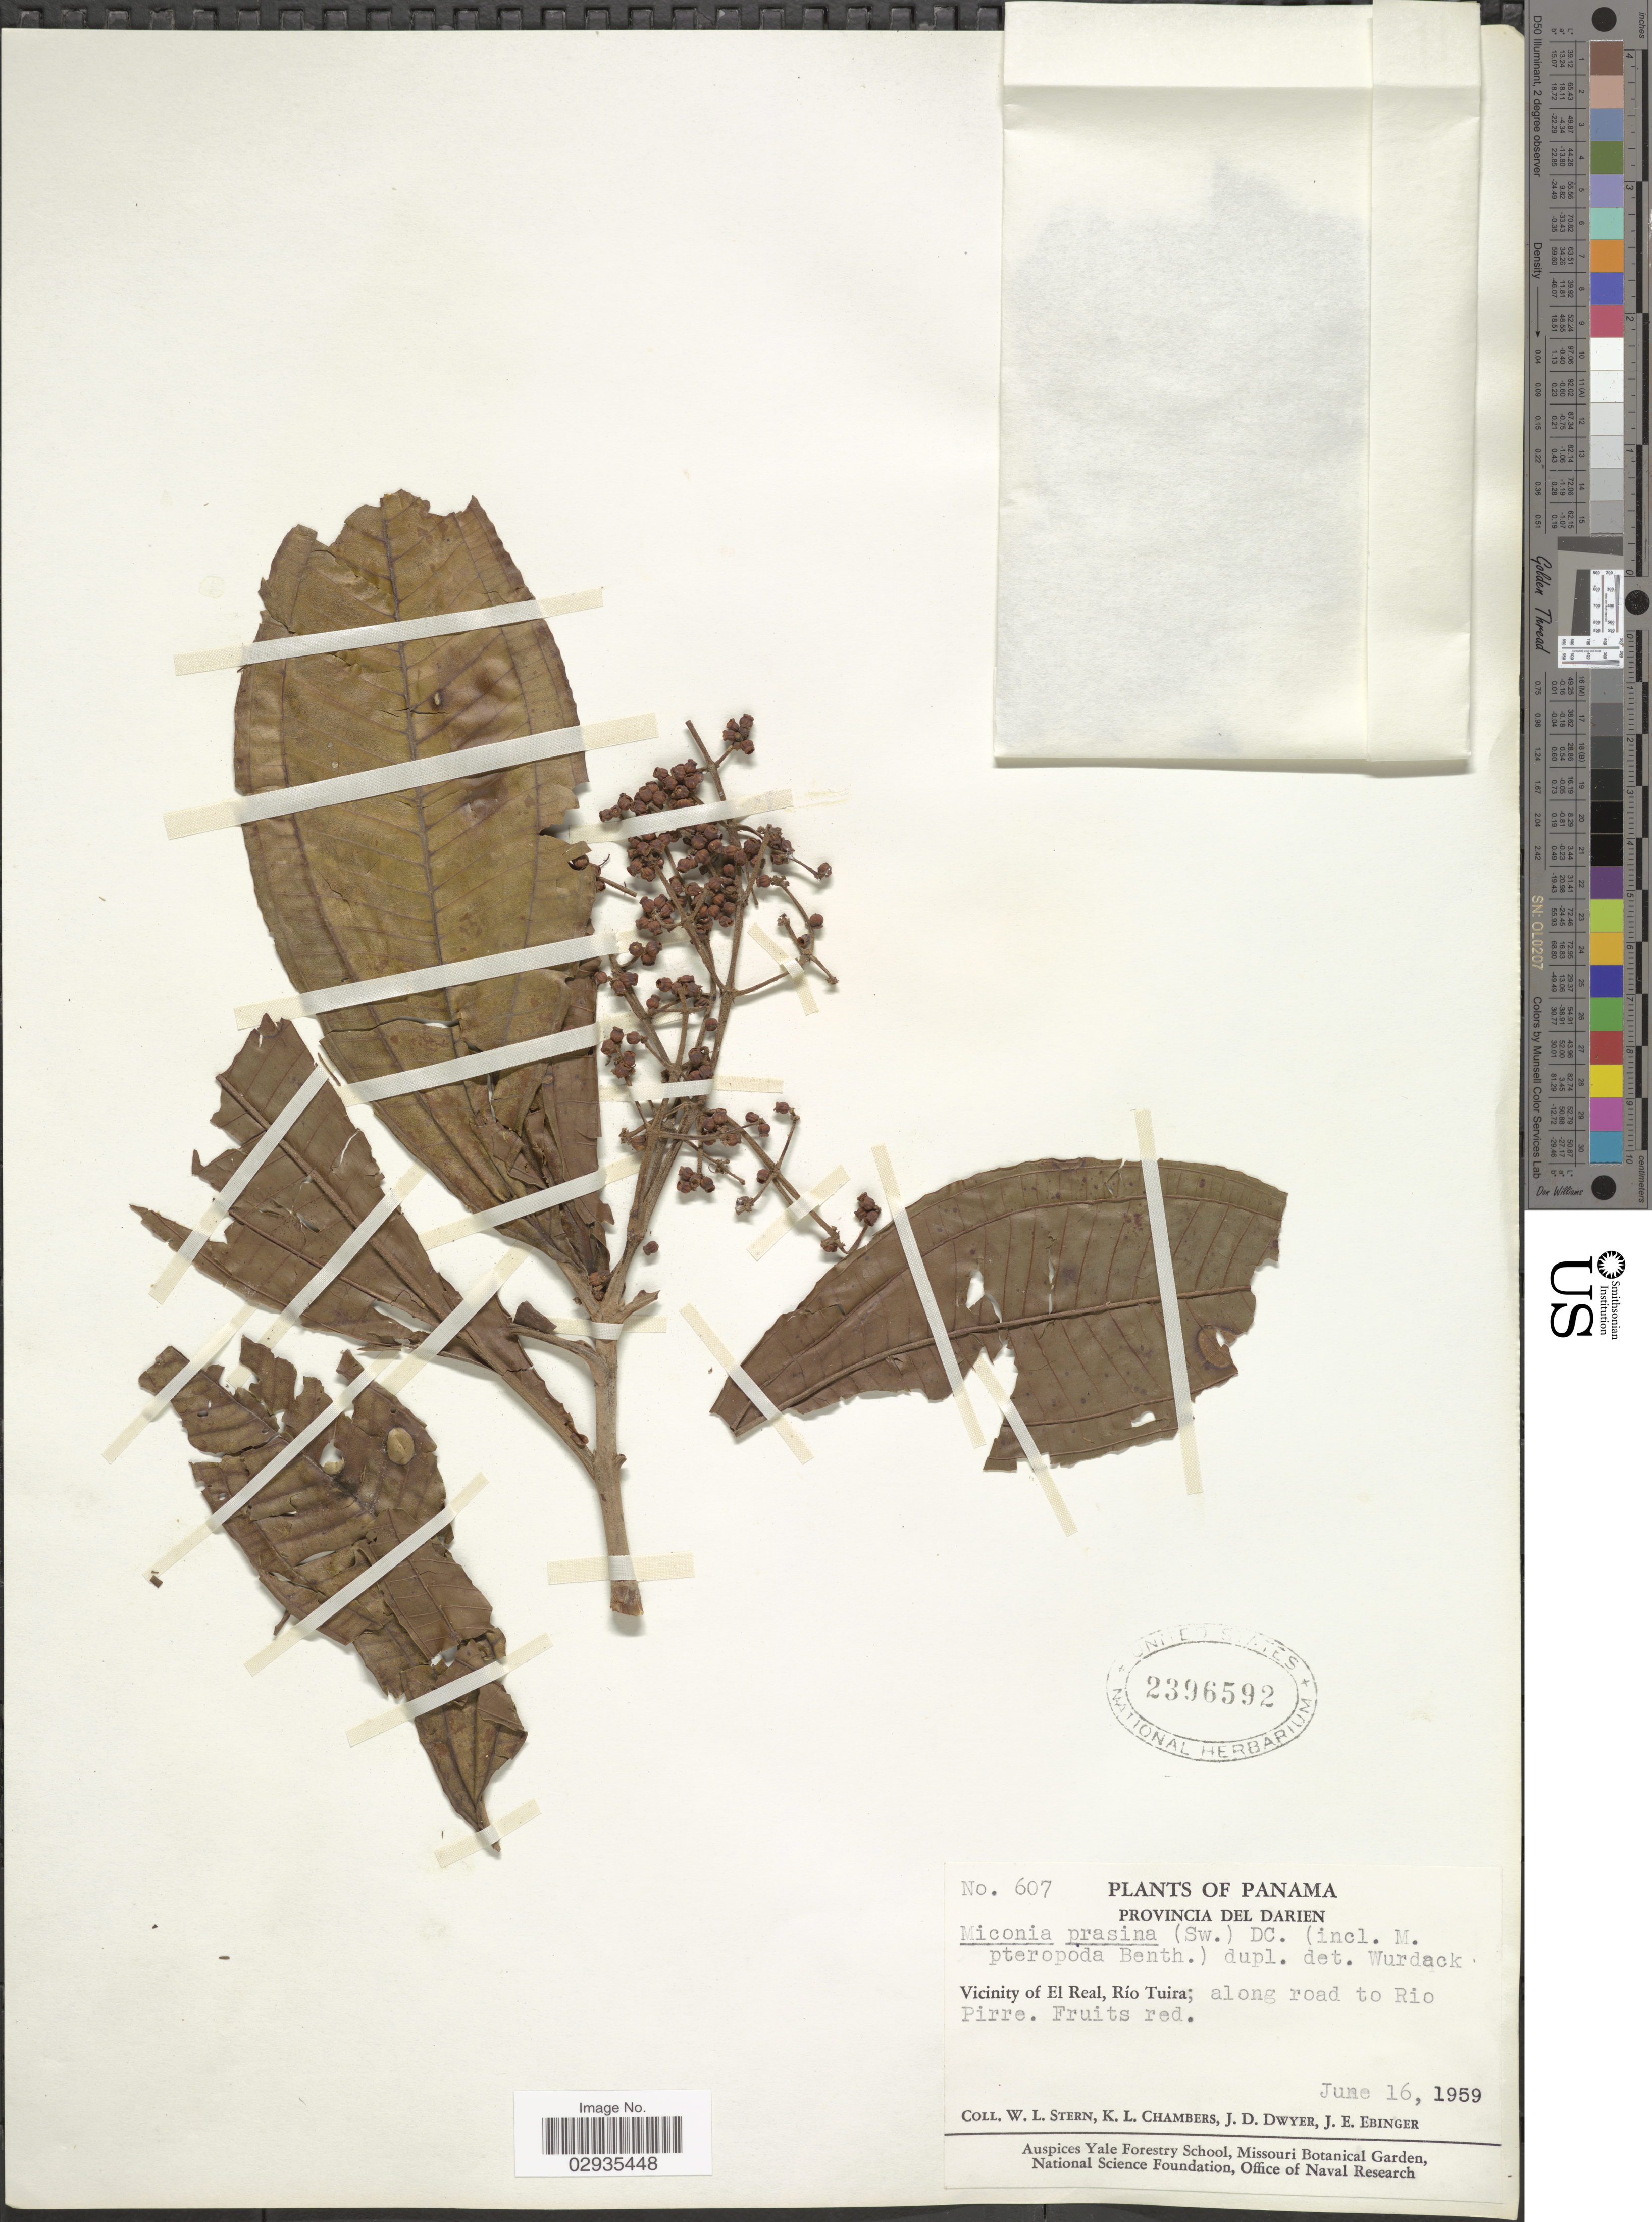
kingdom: Plantae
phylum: Tracheophyta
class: Magnoliopsida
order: Myrtales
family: Melastomataceae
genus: Miconia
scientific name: Miconia prasina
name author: (Sw.) DC.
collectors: W. L. Stern, K. Chambers, J. D. Dwyer & J. Ebinger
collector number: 607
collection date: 1959-06-16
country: Panama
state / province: Darién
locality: Vicinity of El Real, Río Tuira, along road to Rio Pirre.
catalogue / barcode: US 2396592